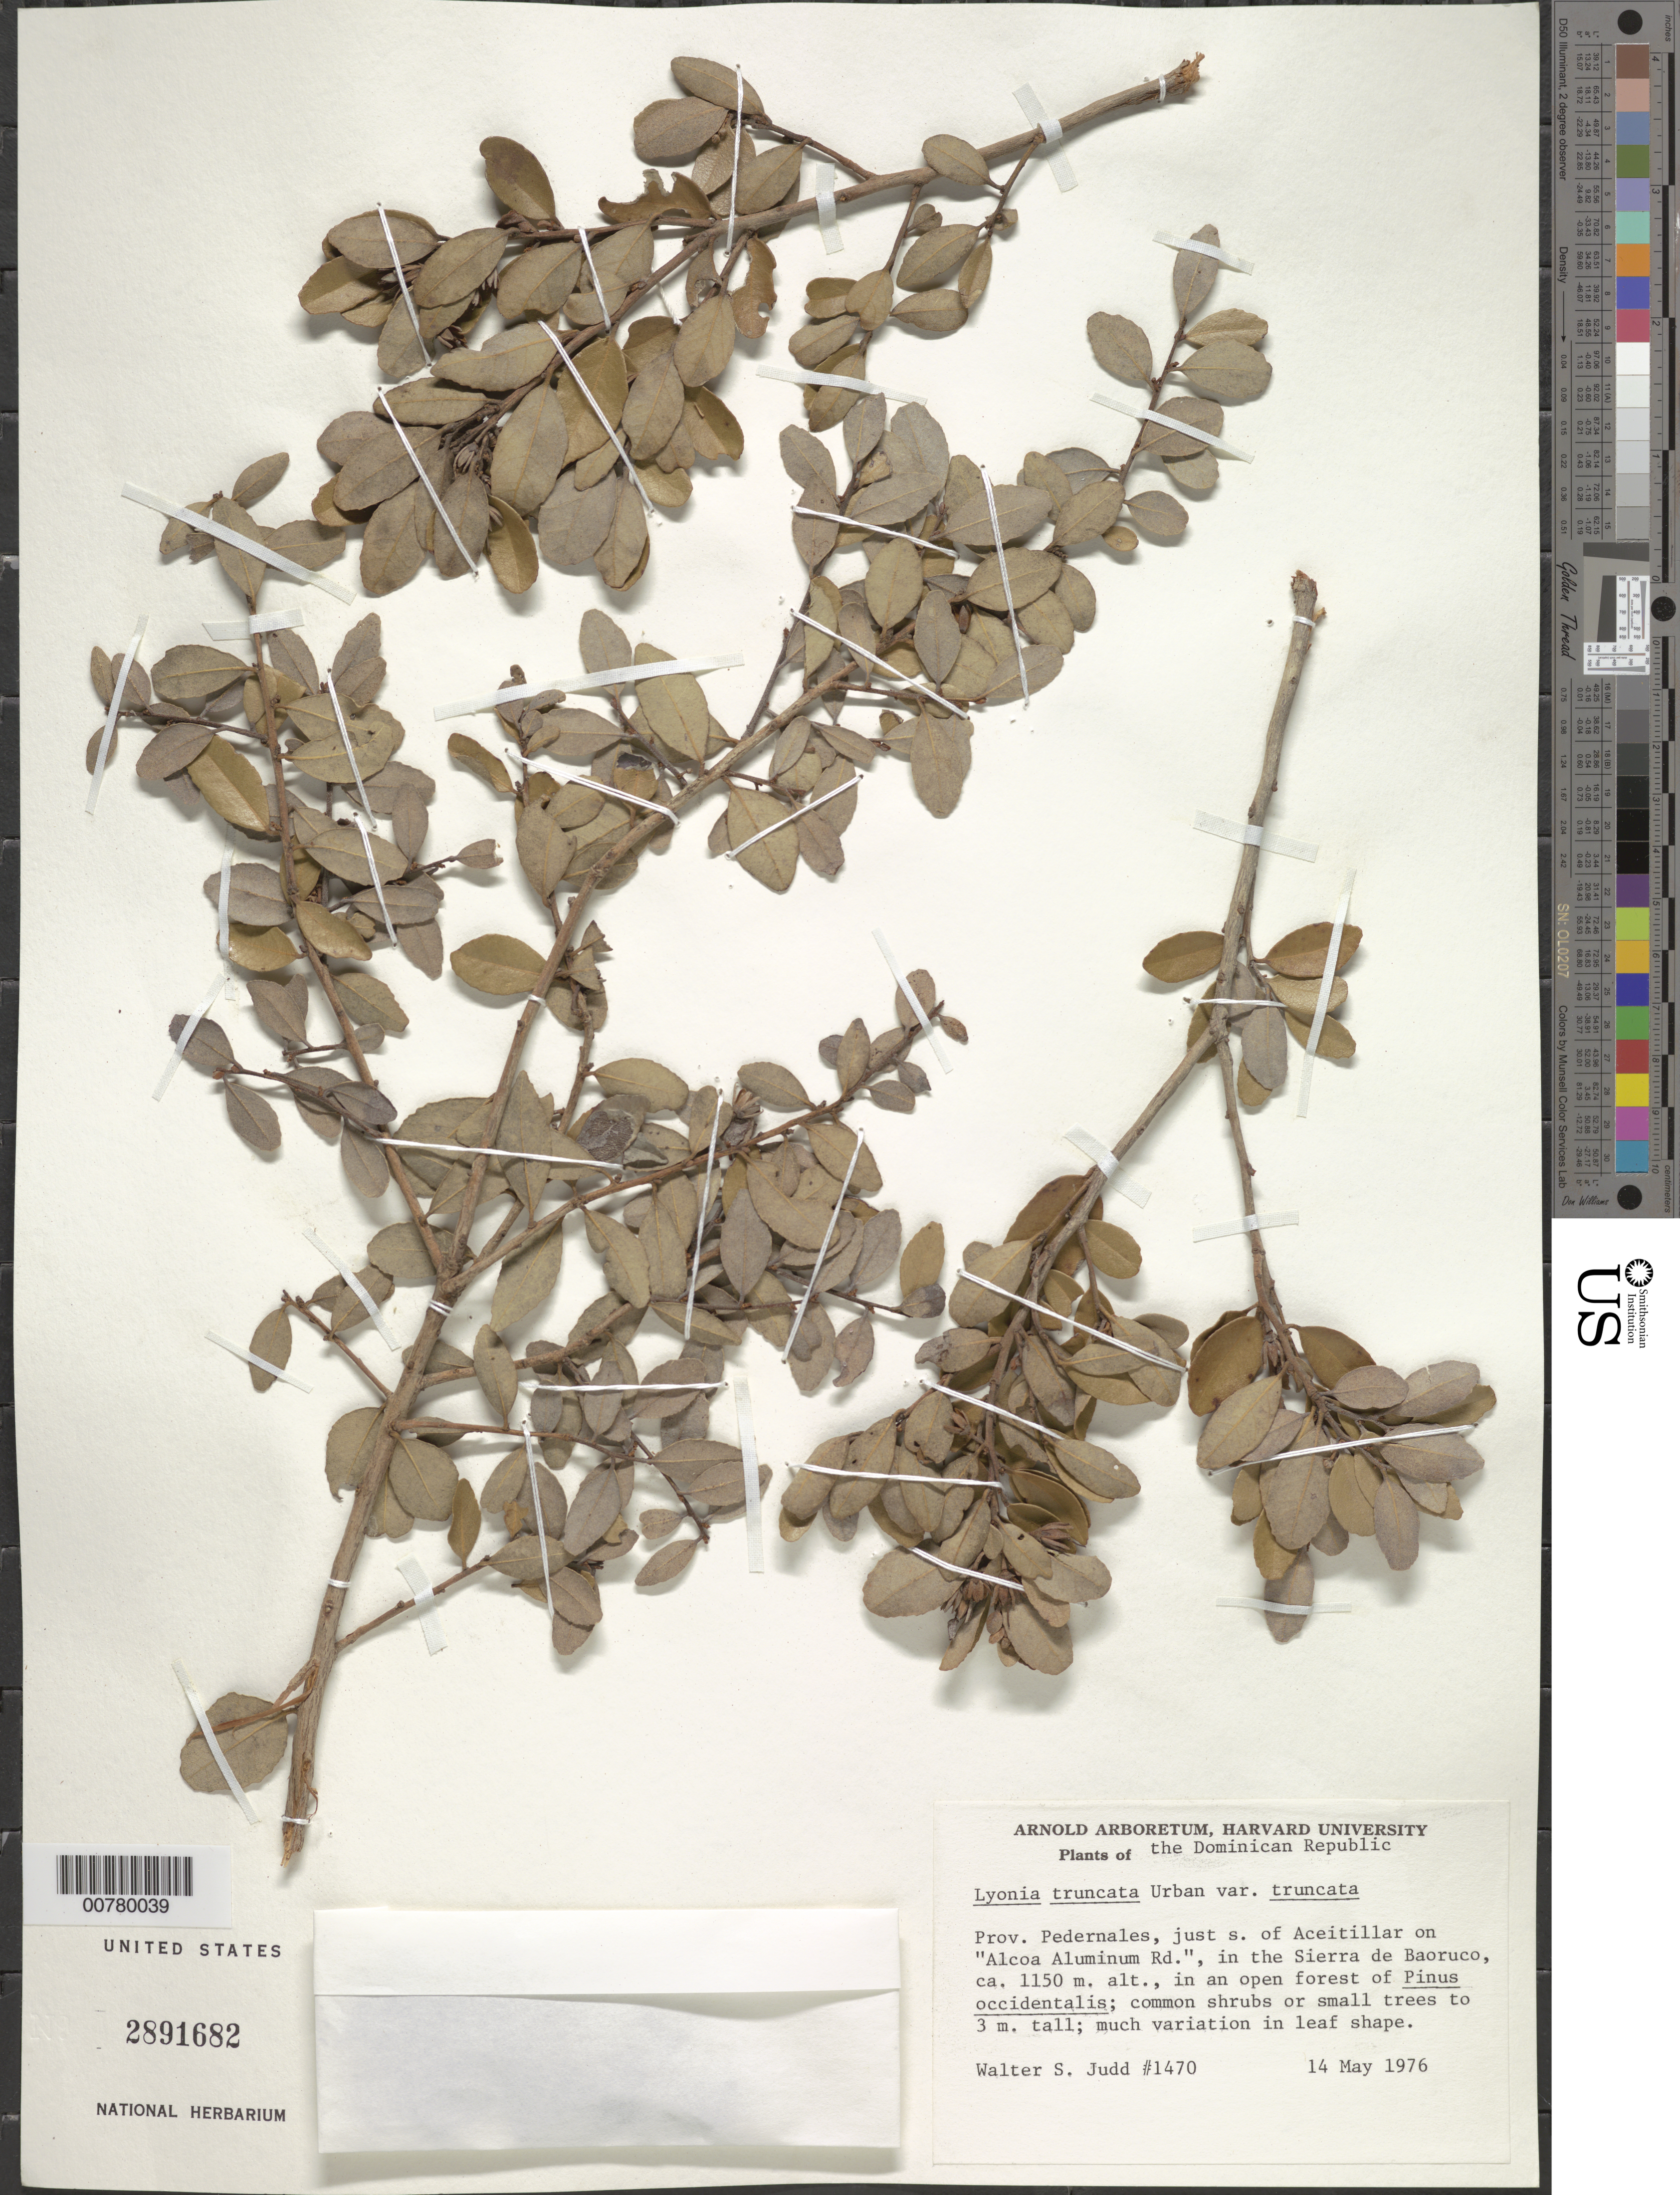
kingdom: Plantae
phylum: Tracheophyta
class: Magnoliopsida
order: Ericales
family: Ericaceae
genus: Lyonia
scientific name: Lyonia truncata var. truncata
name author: Urb.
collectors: W. S. Judd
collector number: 1470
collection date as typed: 14 May 1976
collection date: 1976-05-14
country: Dominican Republic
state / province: Pedernales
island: Hispaniola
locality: Just south of Aceitillar along the "Alcoa Aluminum Co. Rd." in the Sierra de Baoruco.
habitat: In open forest of Pinus occidentalis.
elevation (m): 1150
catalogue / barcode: US 2891682